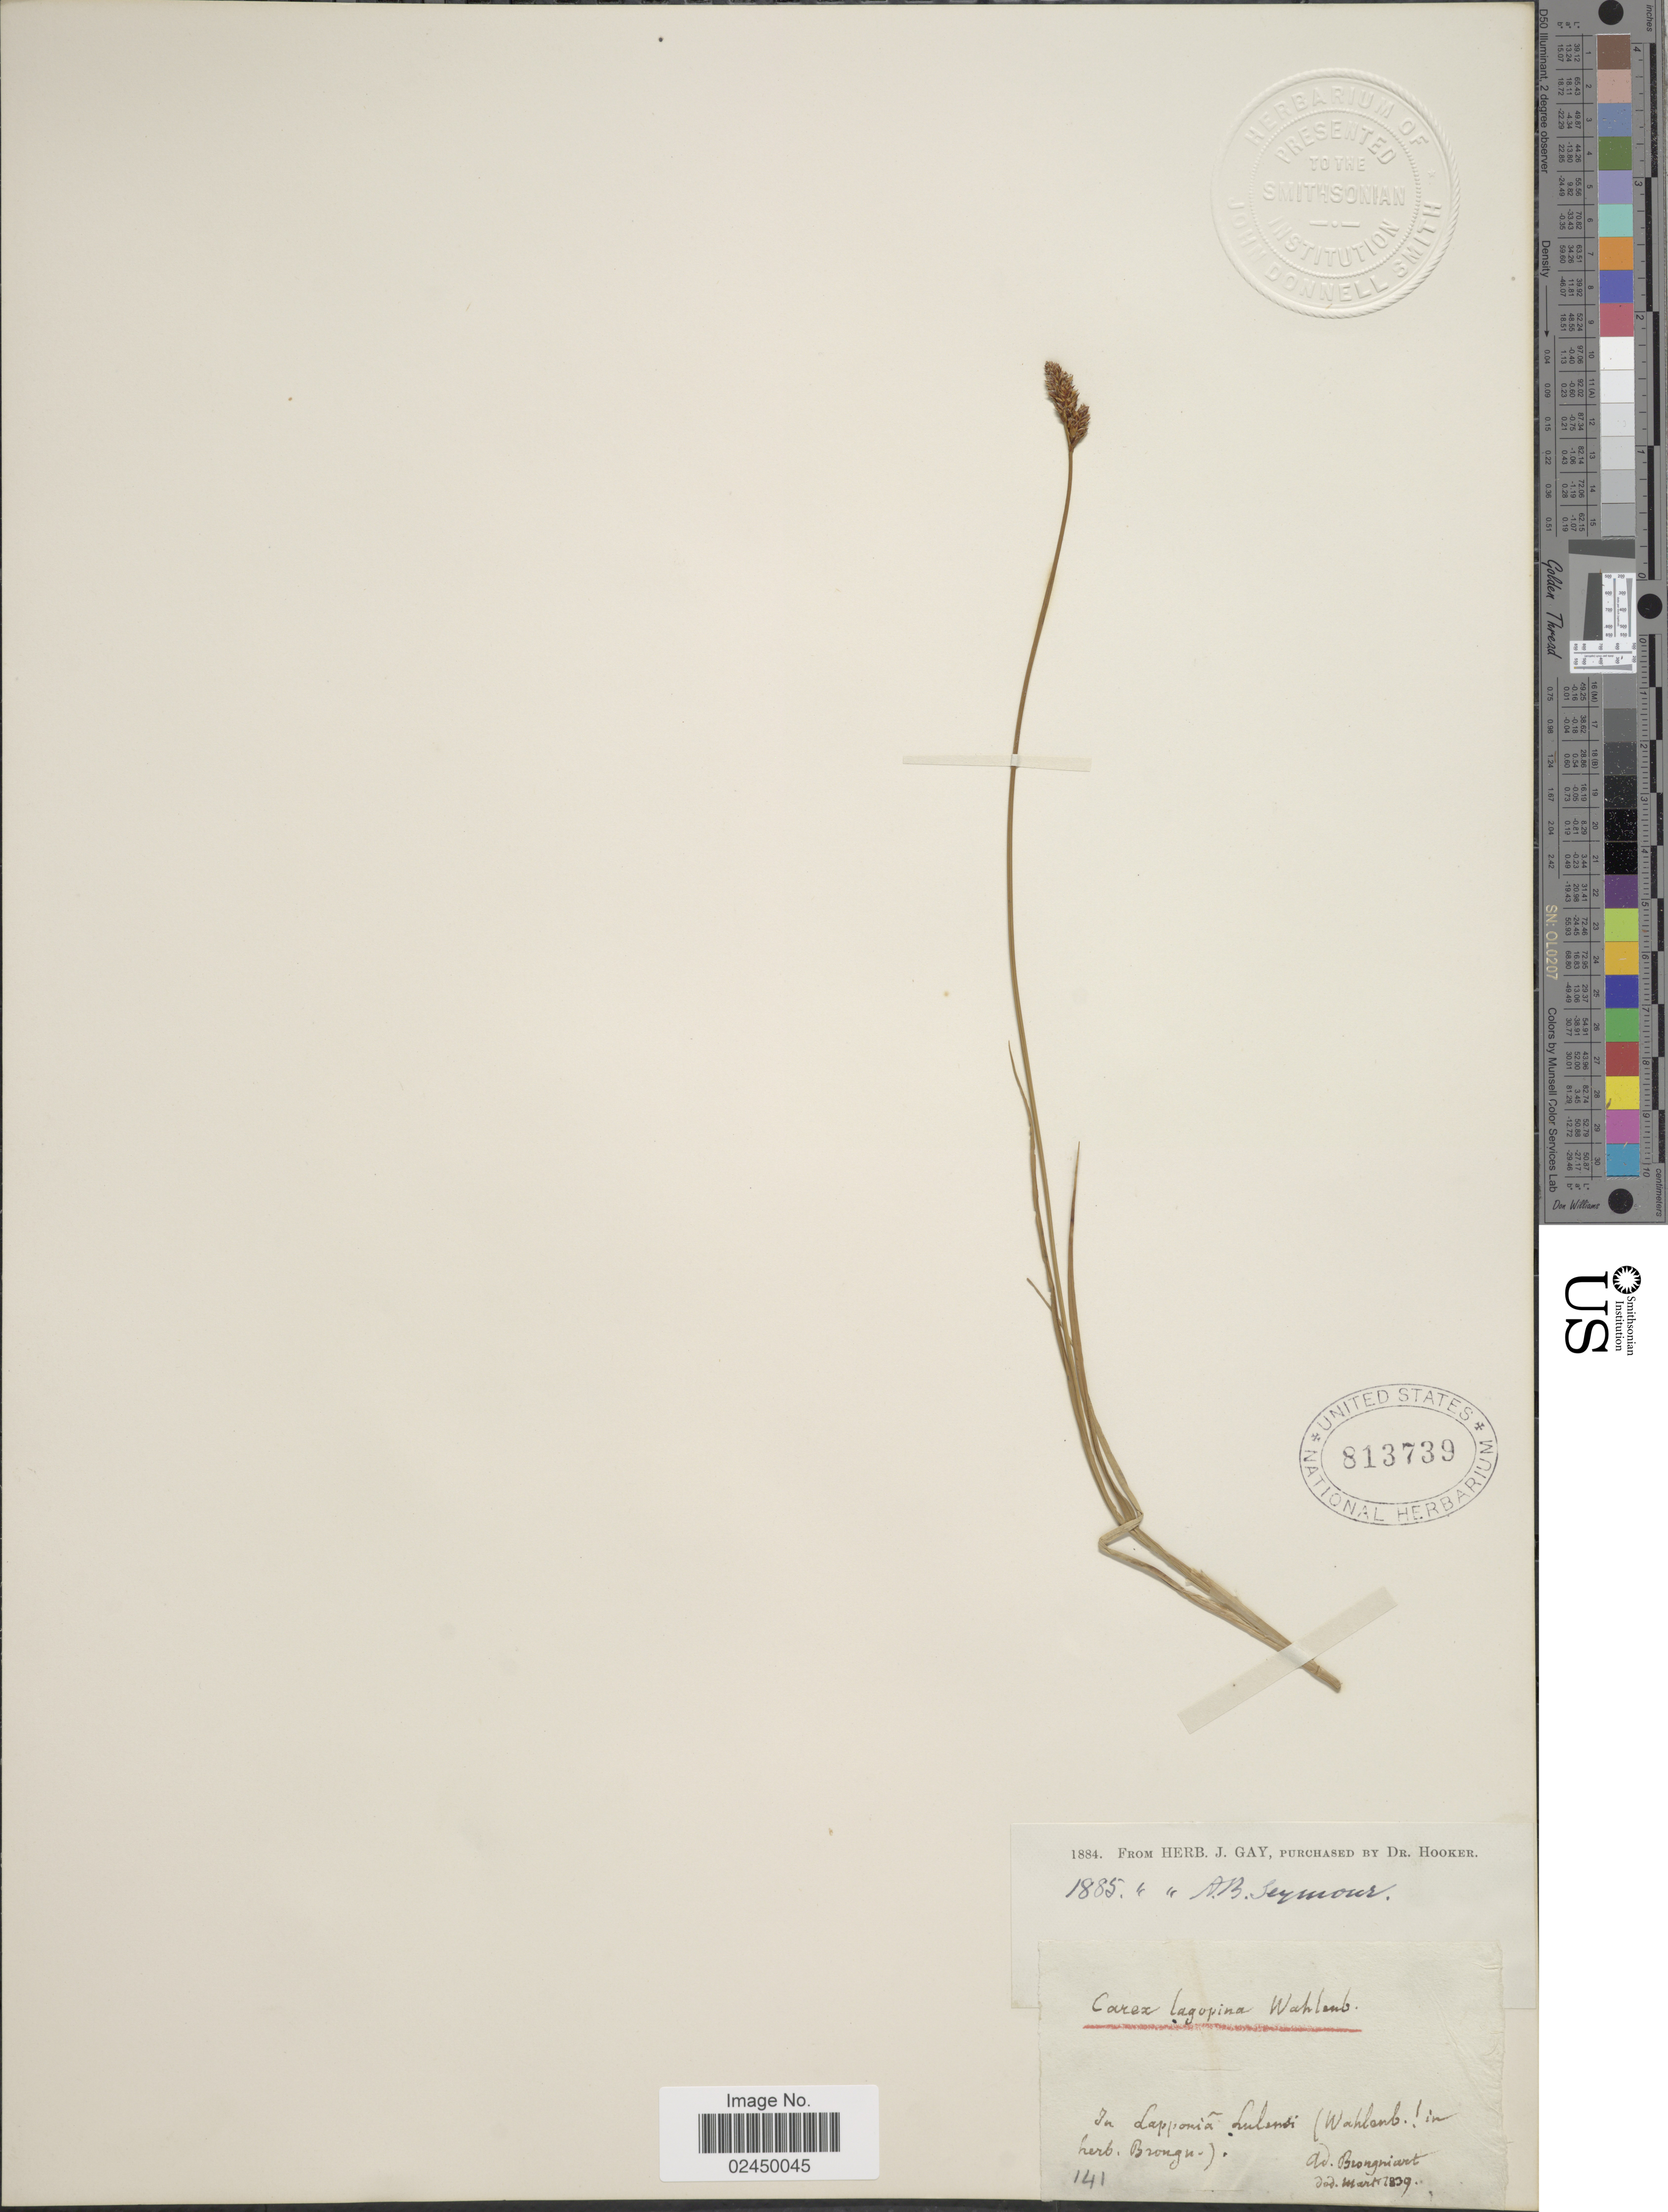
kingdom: Plantae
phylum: Tracheophyta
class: Liliopsida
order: Poales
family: Cyperaceae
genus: Carex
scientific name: Carex lachenalii subsp. lachenalii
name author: Schkuhr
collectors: A. Brongniart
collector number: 141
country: Sweden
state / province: Norrbotten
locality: Kvikkjokk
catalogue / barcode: US 813739